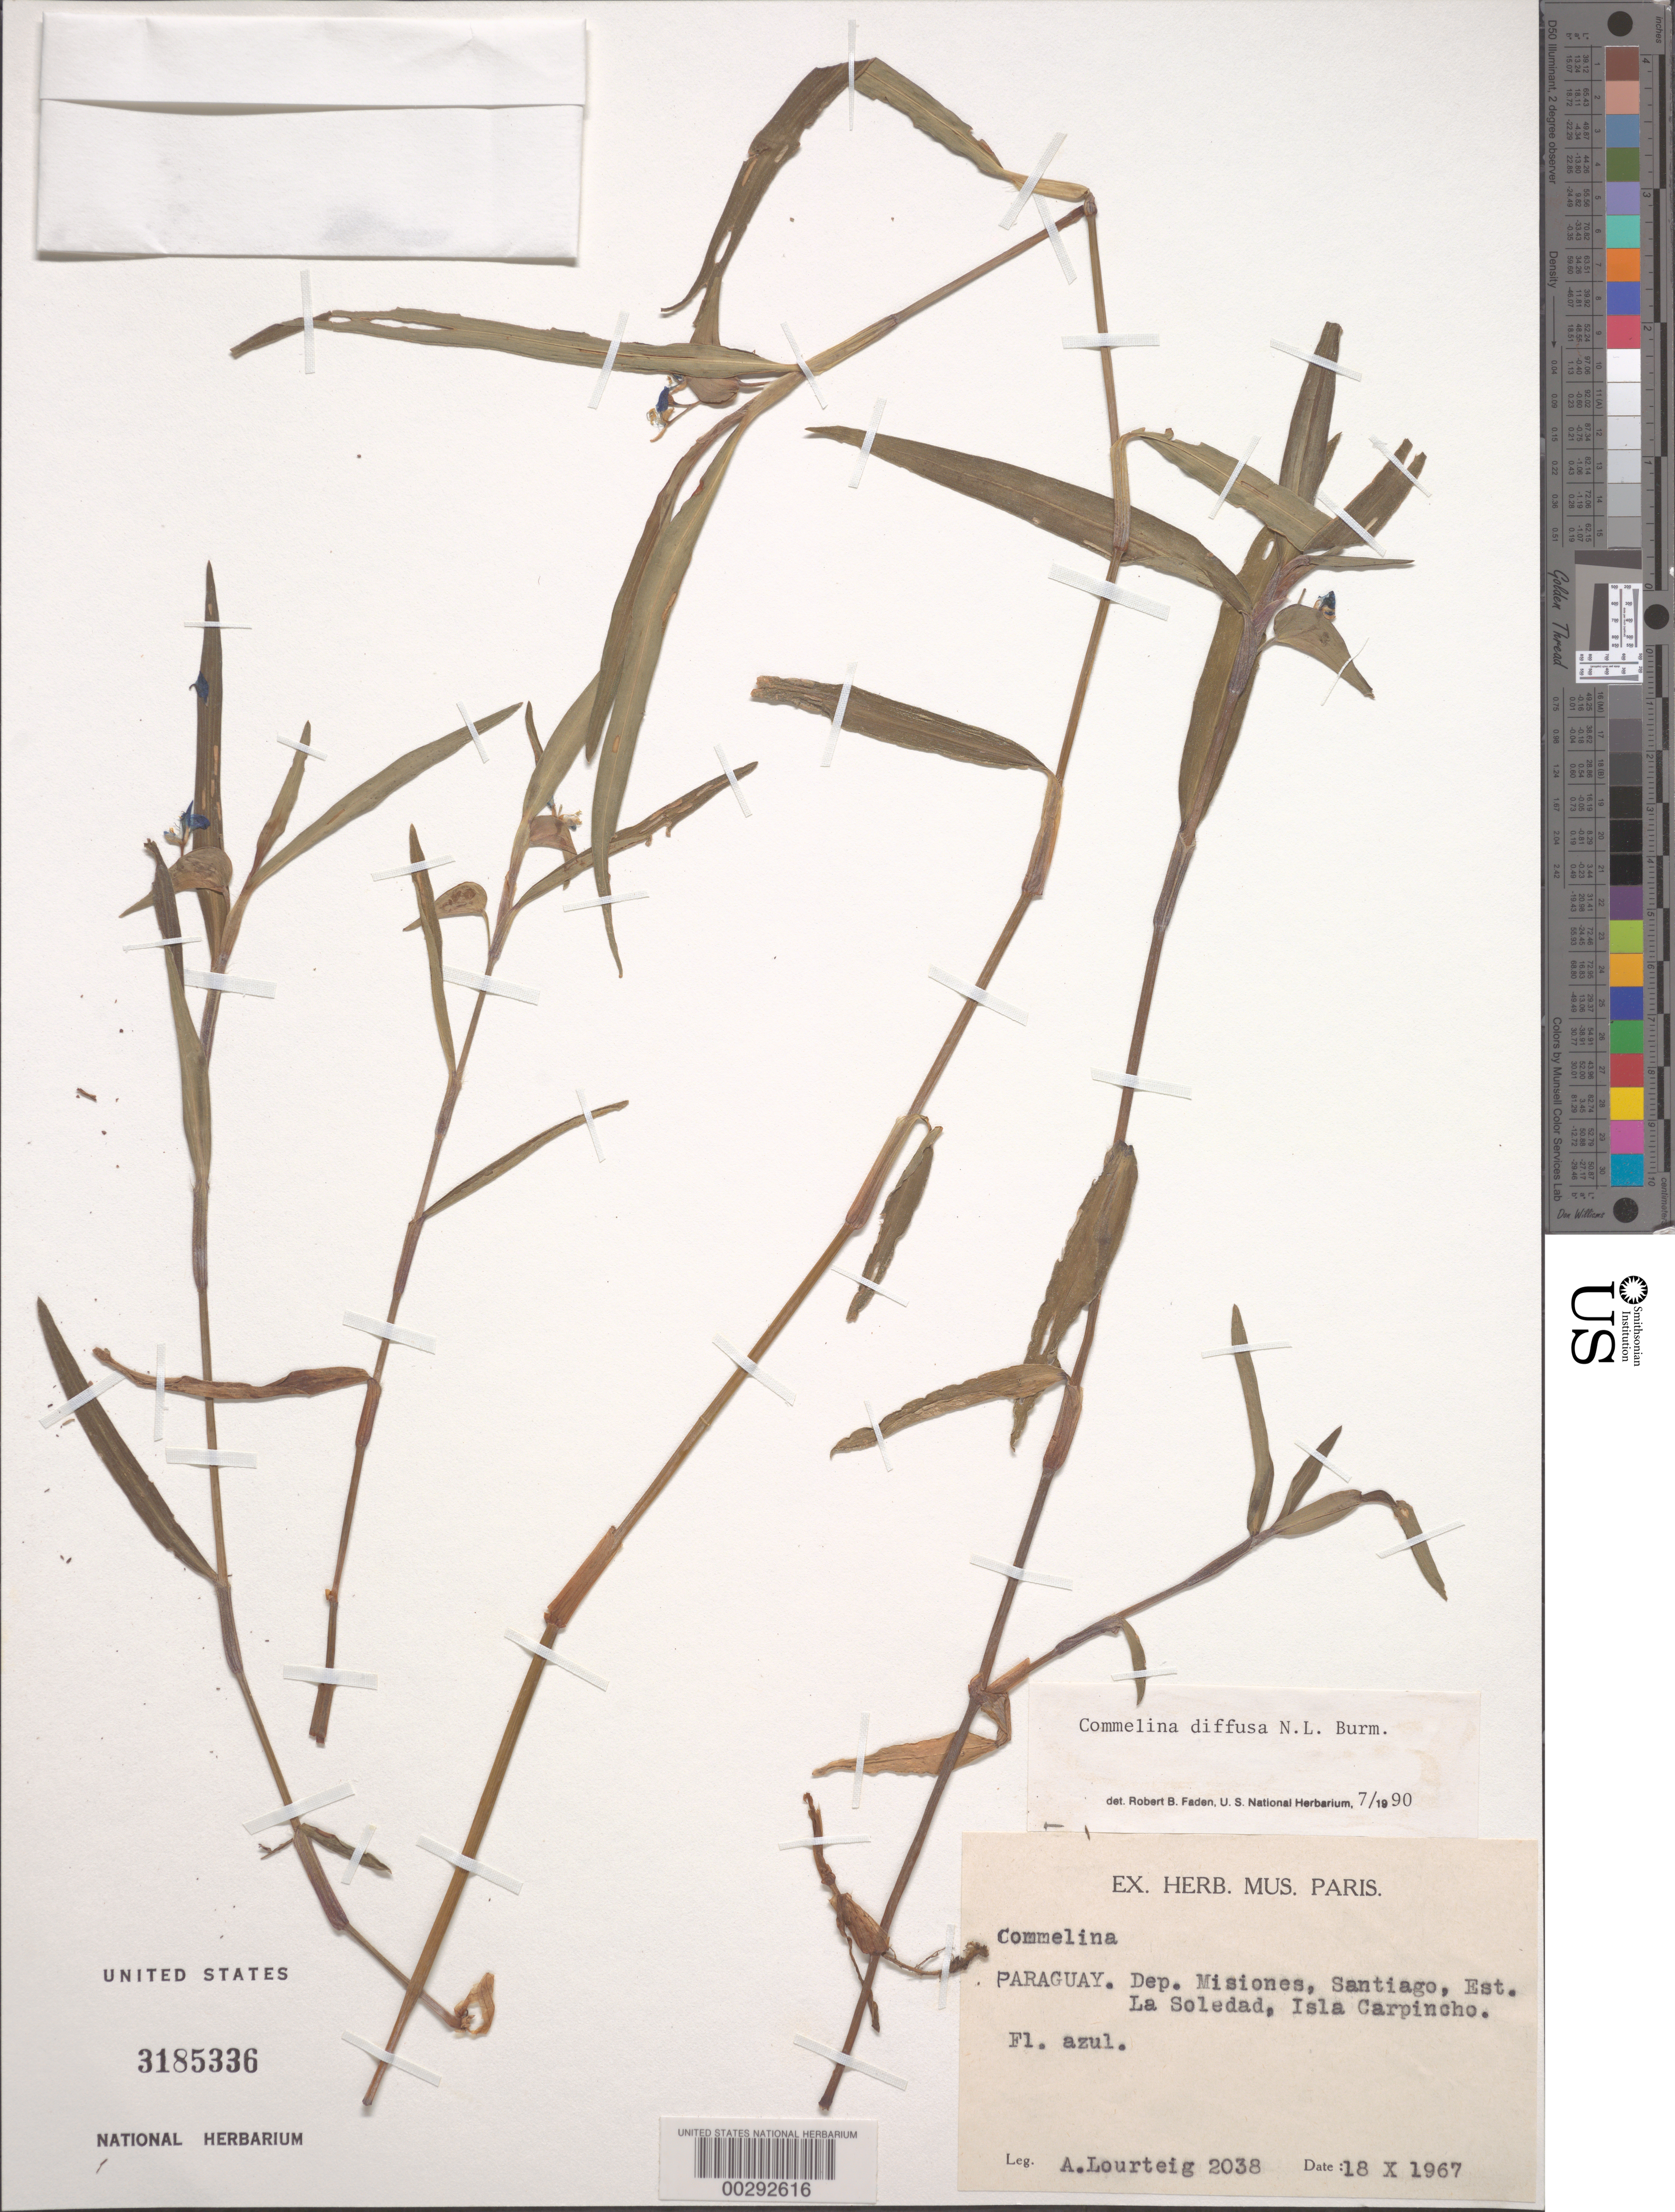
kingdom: Plantae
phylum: Tracheophyta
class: Liliopsida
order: Commelinales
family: Commelinaceae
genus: Commelina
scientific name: Commelina diffusa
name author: Burm. f.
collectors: A. Lourteig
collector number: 2038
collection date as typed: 18 Oct 1967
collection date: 1967-10-18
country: Paraguay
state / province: Misiones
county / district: Santiago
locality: La soledad, isla carpincho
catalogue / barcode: US 3185336